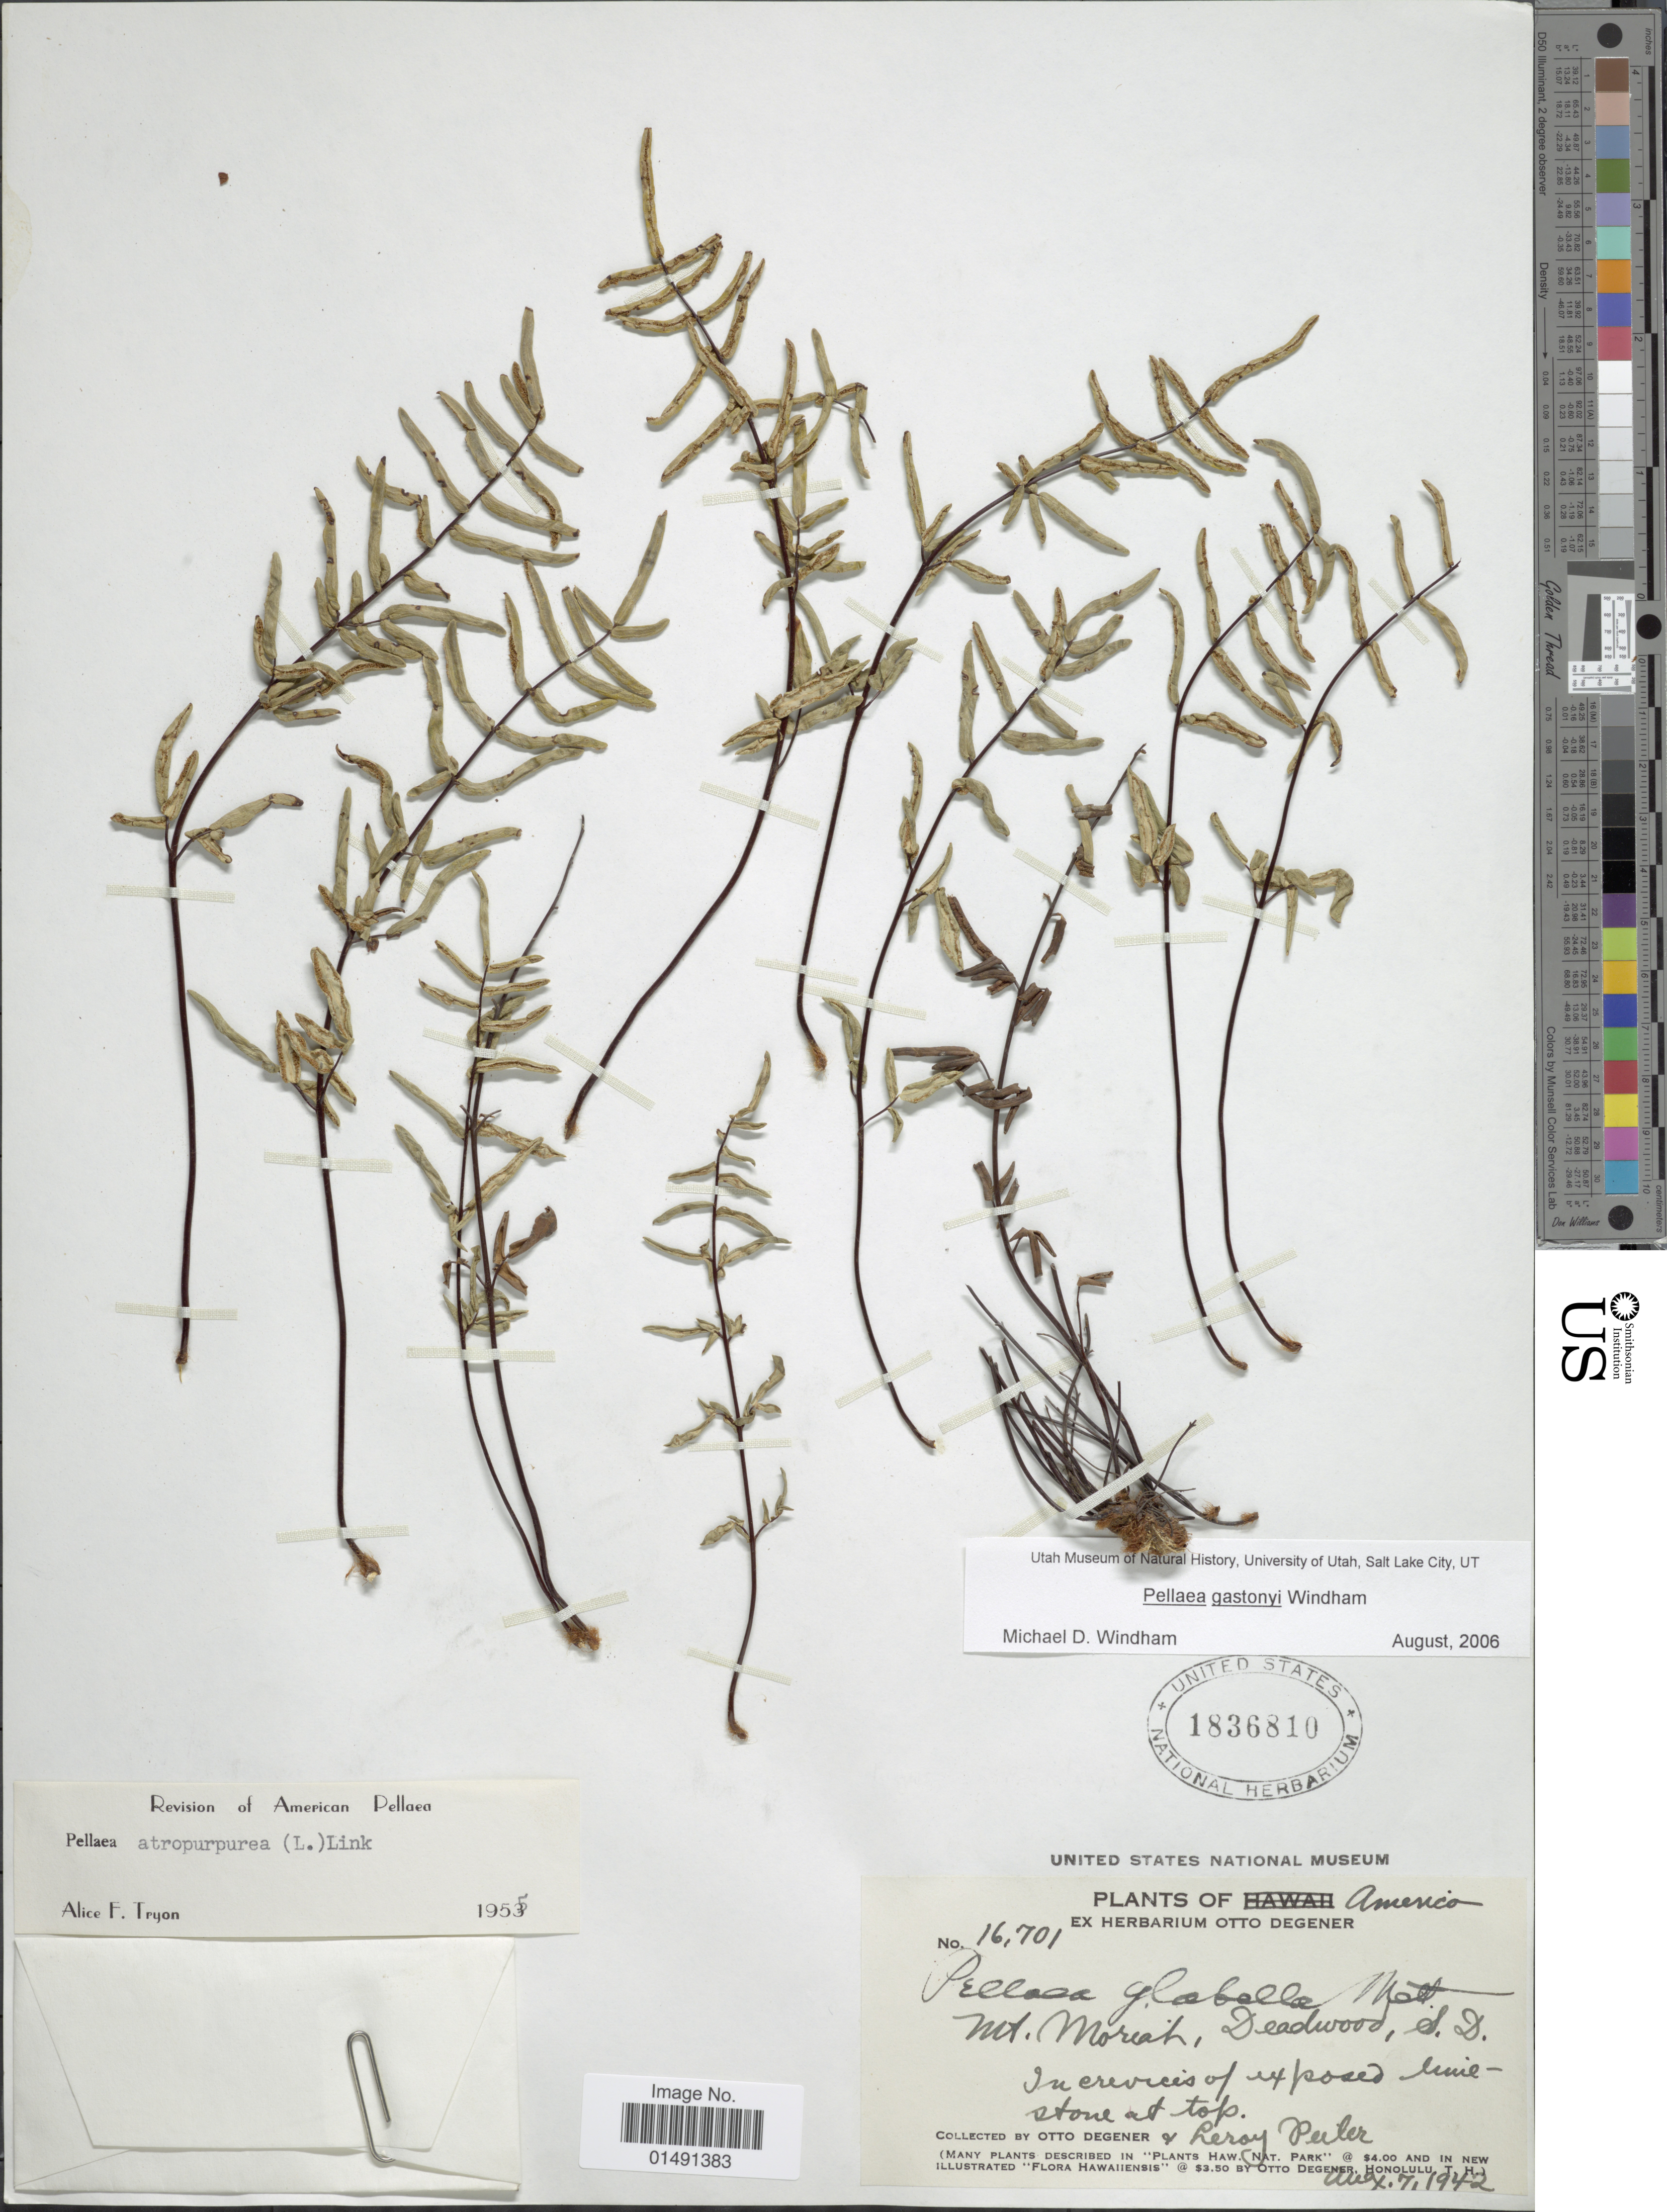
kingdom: Plantae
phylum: Tracheophyta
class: Polypodiopsida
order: Polypodiales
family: Pteridaceae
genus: Pellaea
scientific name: Pellaea gastonyi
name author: Windham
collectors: O. Degener & L. Peiler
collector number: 16701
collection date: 1942-08-07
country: United States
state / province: South Dakota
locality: America, Mt Moriah, Deadwood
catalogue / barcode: US 1836810